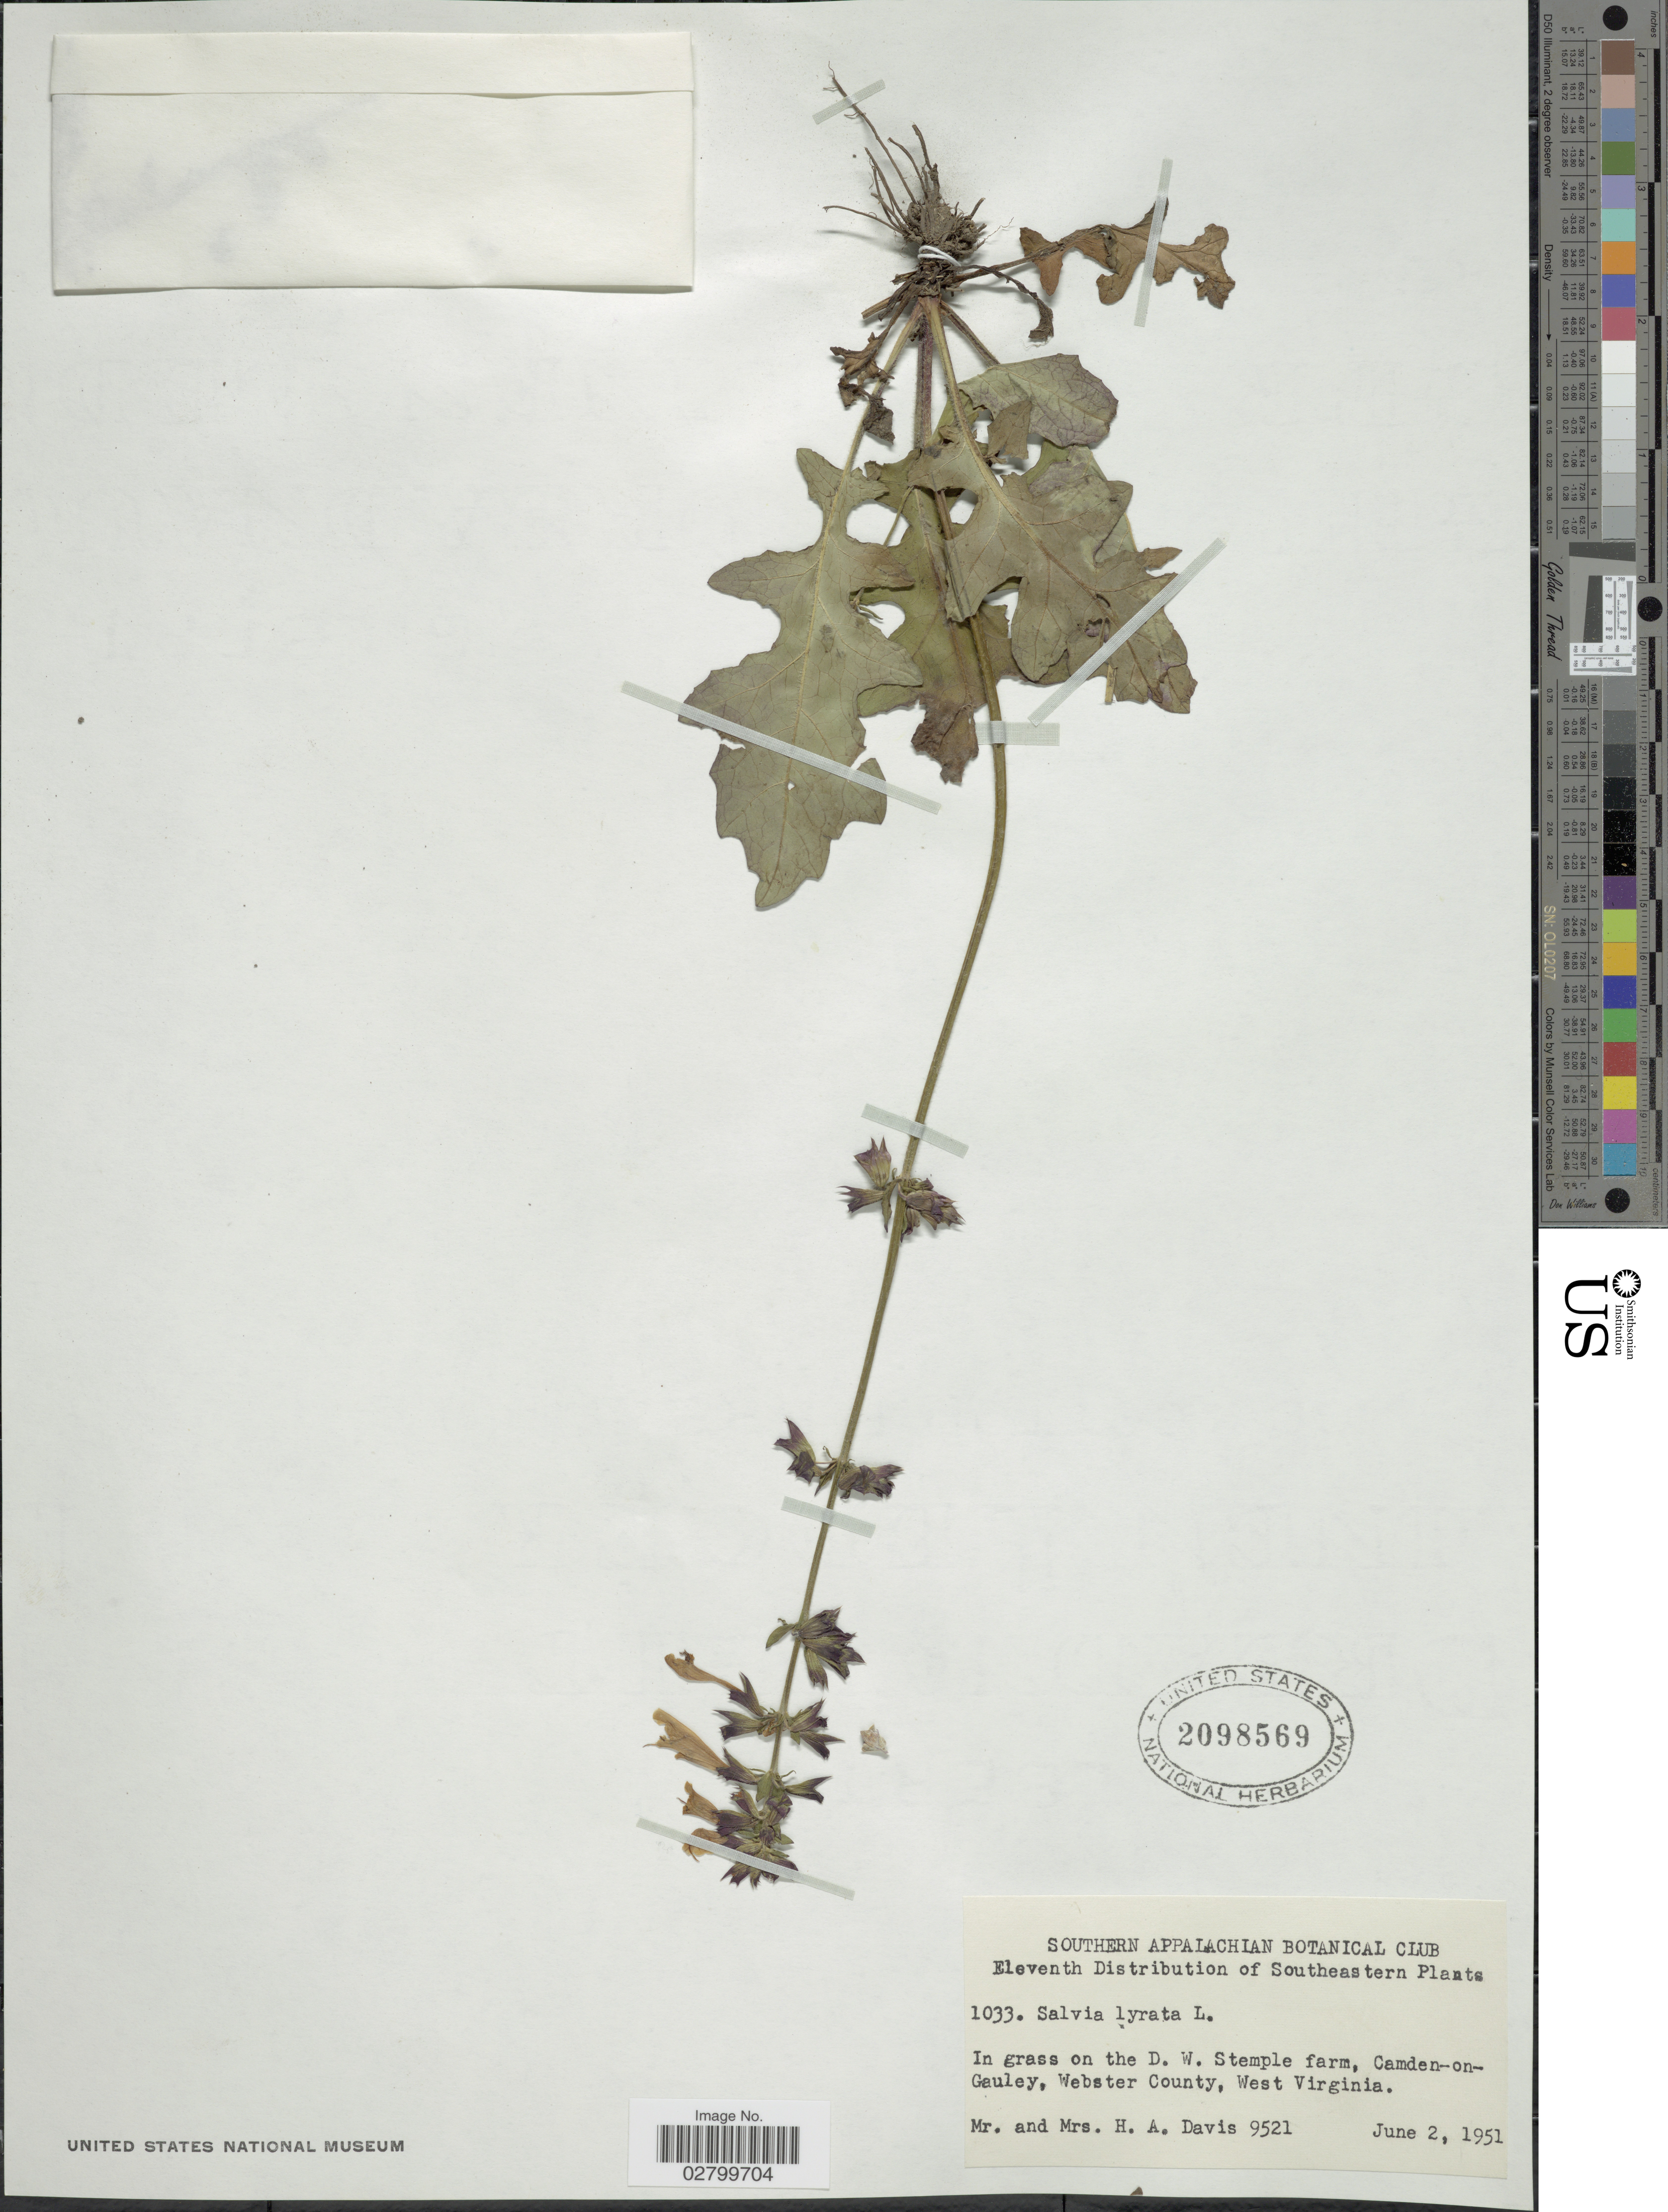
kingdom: Plantae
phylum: Tracheophyta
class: Magnoliopsida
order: Lamiales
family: Lamiaceae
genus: Salvia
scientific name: Salvia lyrata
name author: L.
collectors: H. Davis & H. Davis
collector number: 1033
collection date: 1951-06-02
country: United States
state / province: West Virginia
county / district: Webster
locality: Southeastern. In grass on the D.W. Stemple farm, Camden-on-Gauley, Webster County, West Virginia.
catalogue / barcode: US 2098569